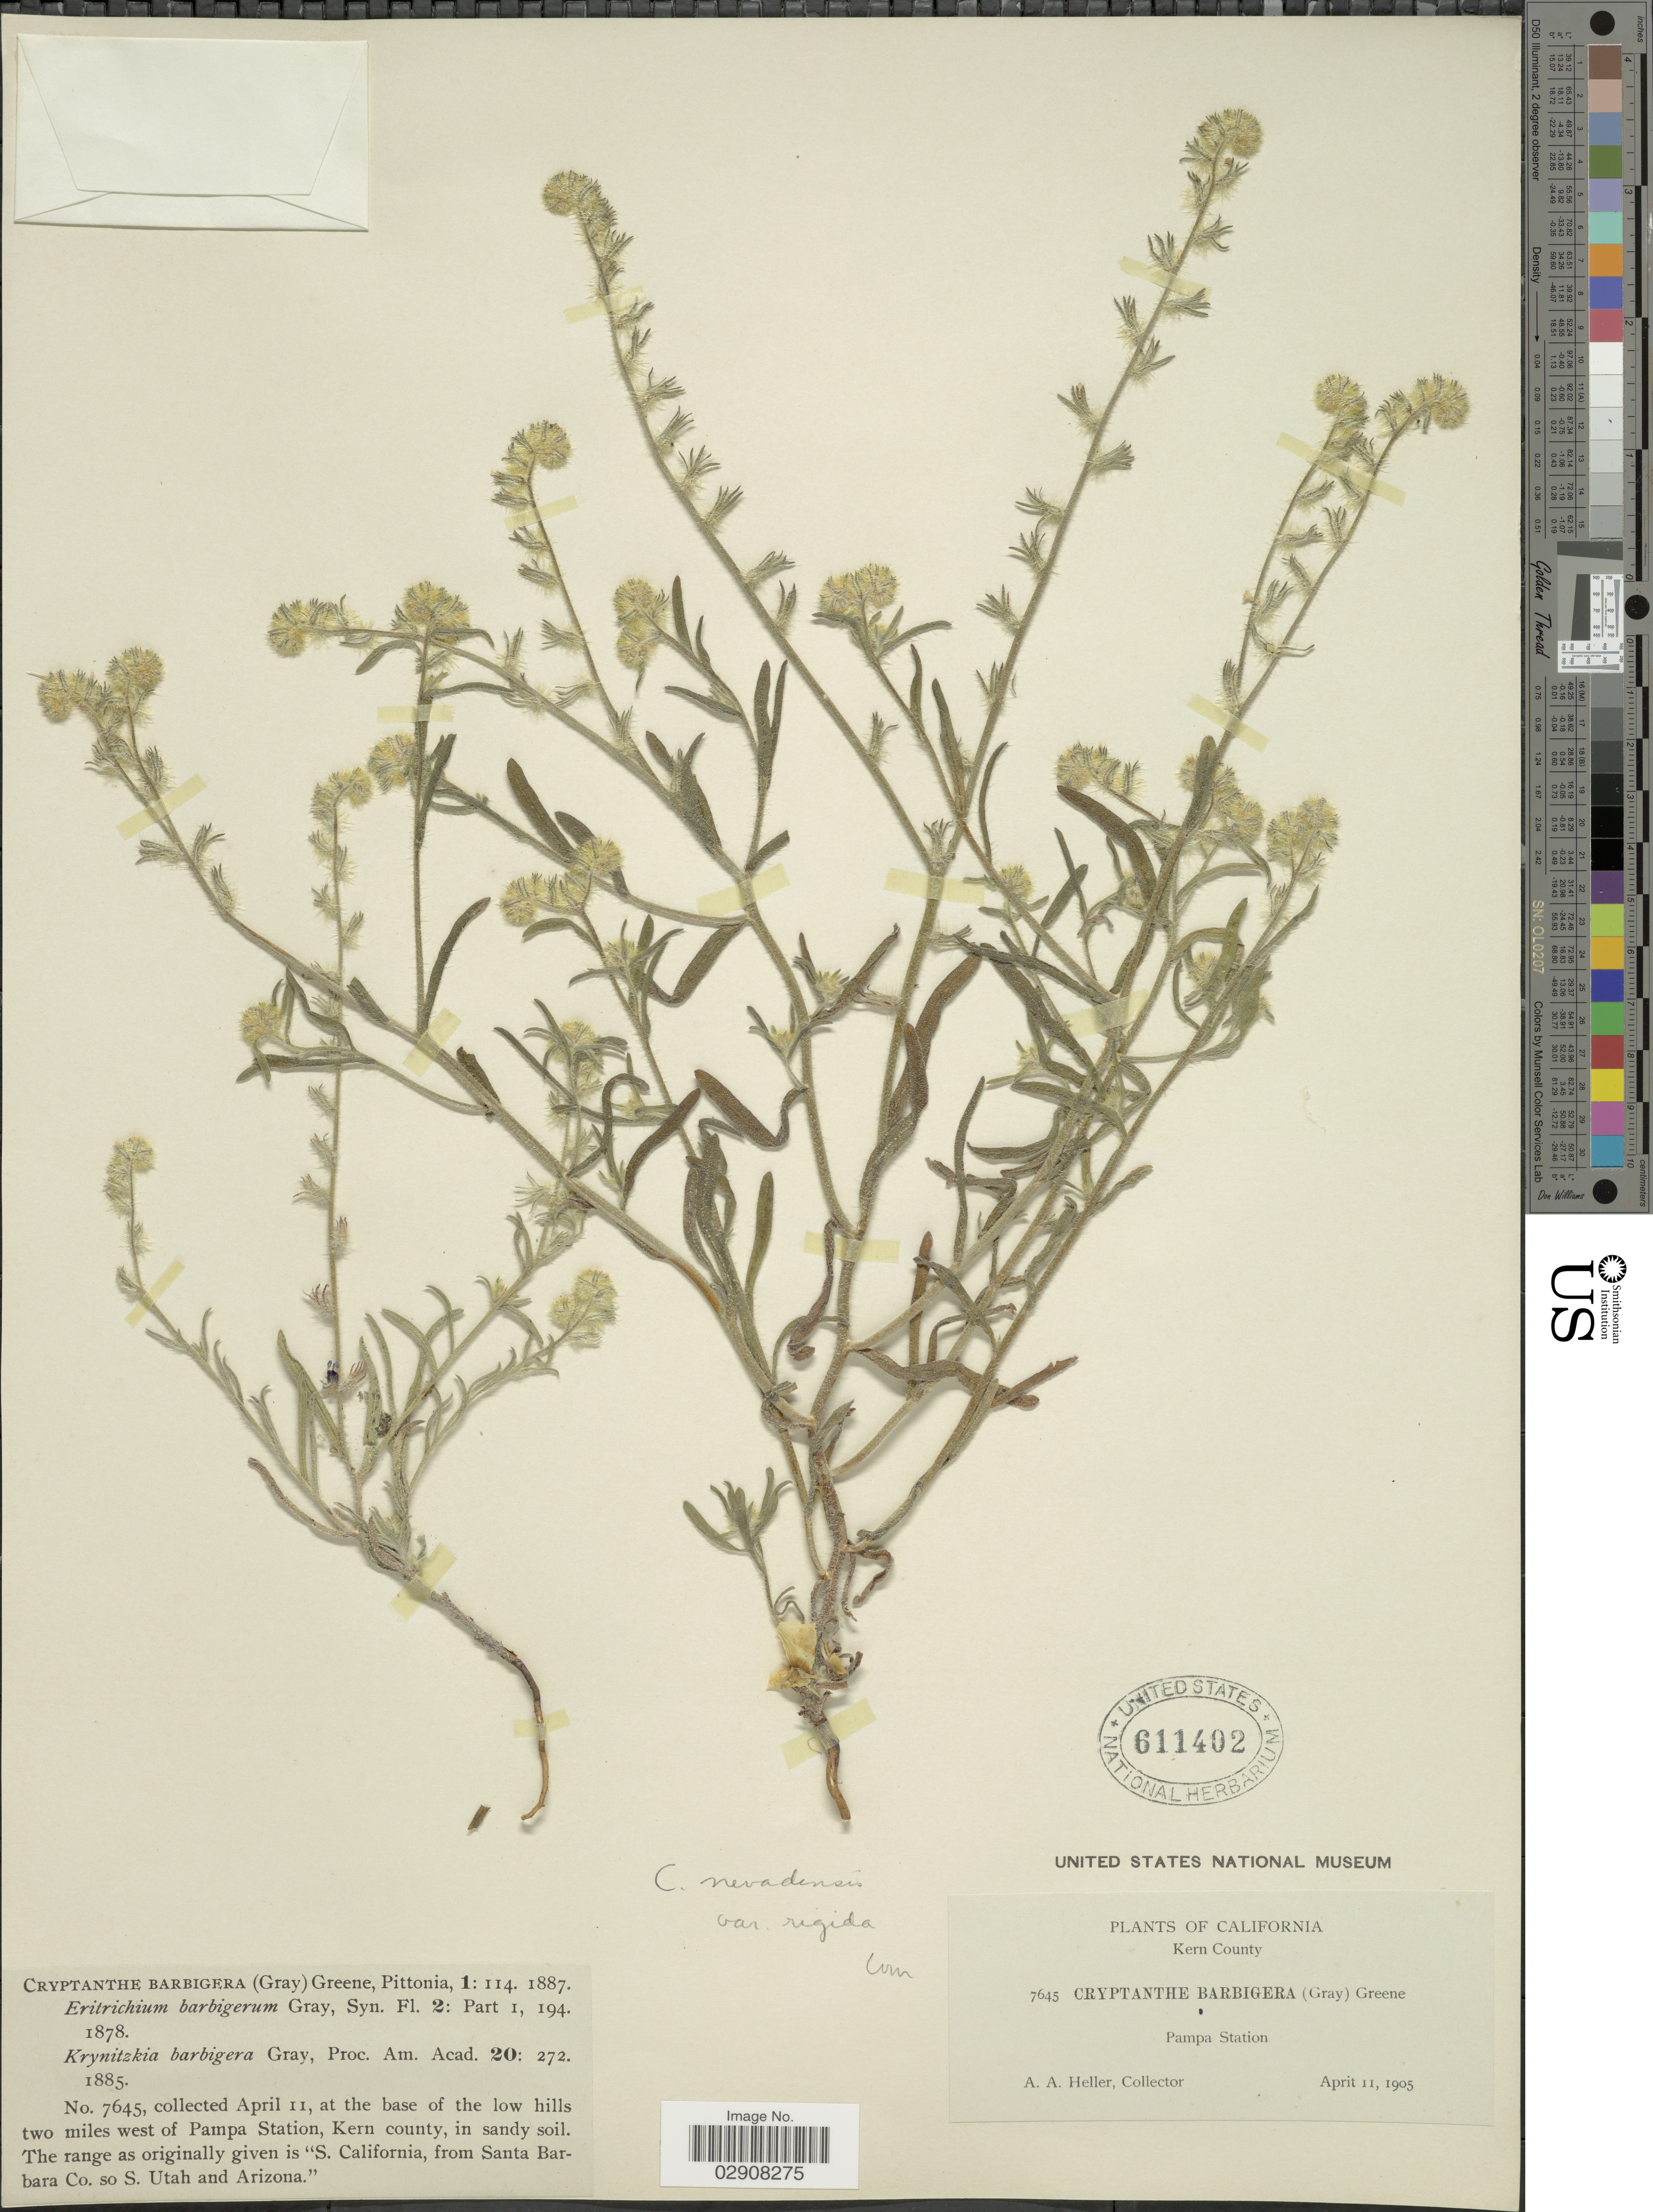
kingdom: Plantae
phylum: Tracheophyta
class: Magnoliopsida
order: Boraginales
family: Boraginaceae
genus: Cryptantha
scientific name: Cryptantha nevadensis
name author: A. Nelson & P.B. Kenn.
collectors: A. A. Heller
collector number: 7645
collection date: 1905-04-11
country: United States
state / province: California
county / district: Kern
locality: At the base of the low hills two miles west of Pampa Station, Kern county.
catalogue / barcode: US 611402